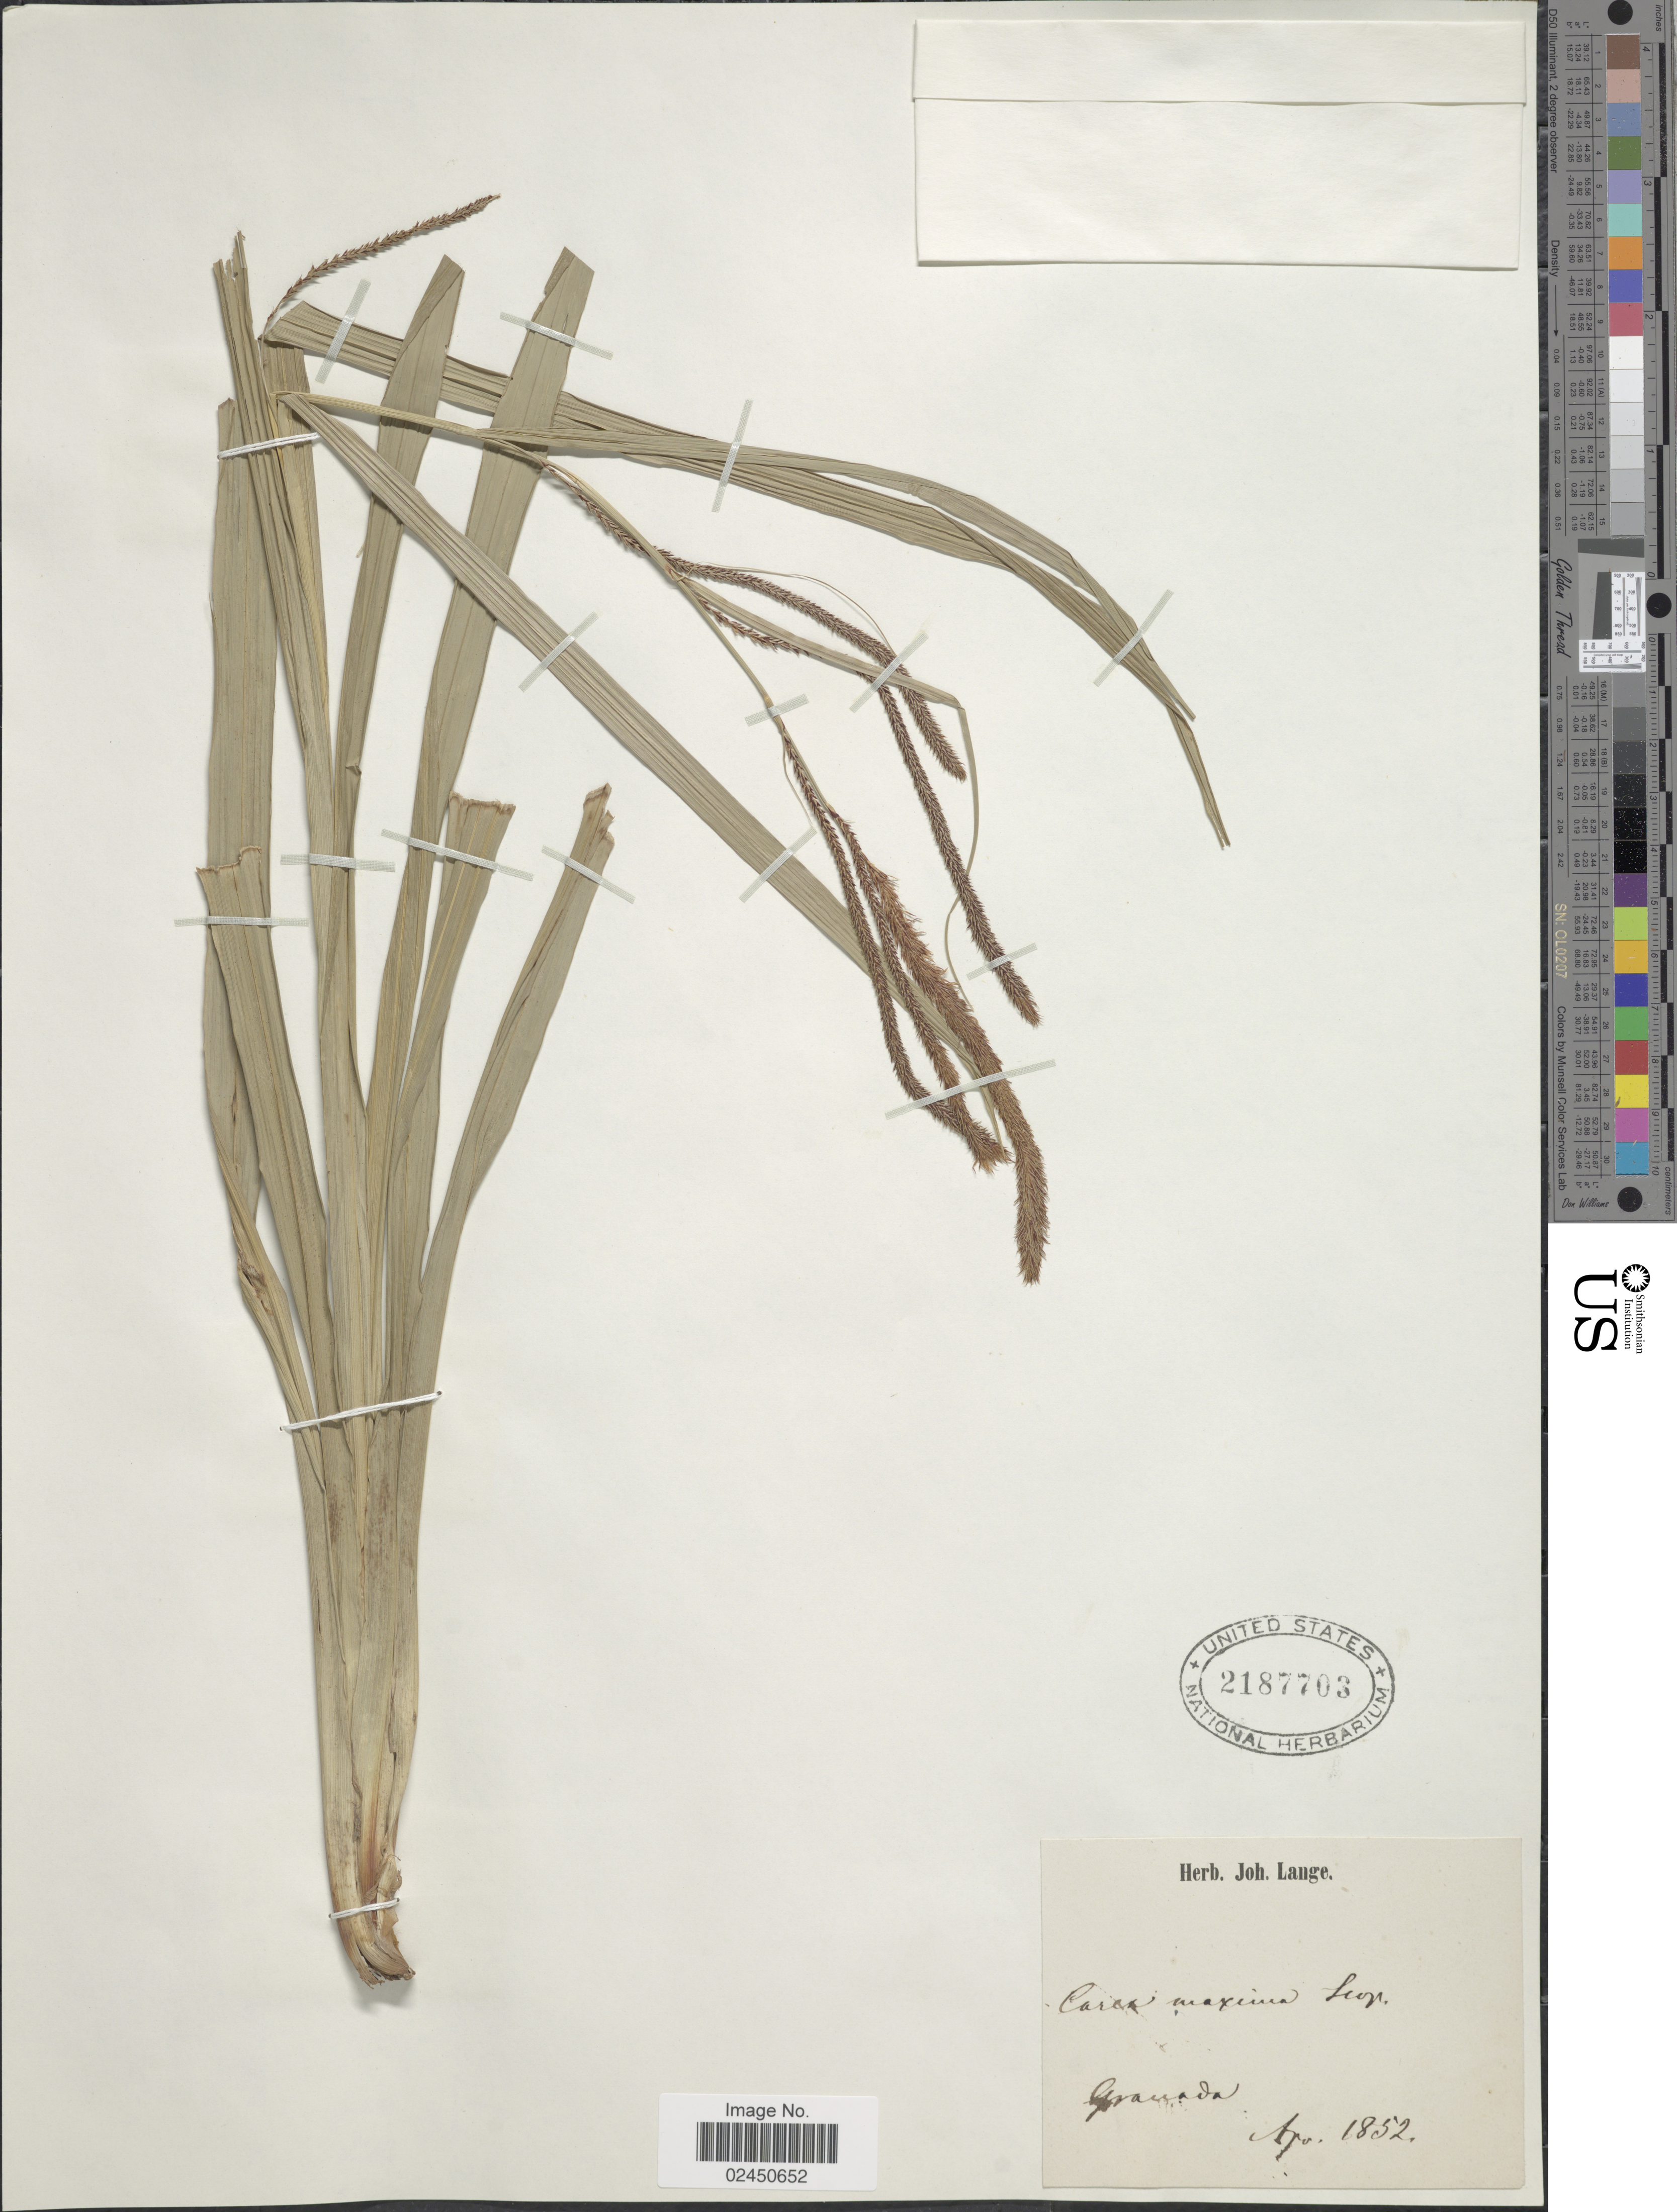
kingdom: Plantae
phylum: Tracheophyta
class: Liliopsida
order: Poales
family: Cyperaceae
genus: Carex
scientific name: Carex pendula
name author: Huds.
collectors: ex herb. Joh. Lange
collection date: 1852-04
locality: Granada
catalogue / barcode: US 2187703